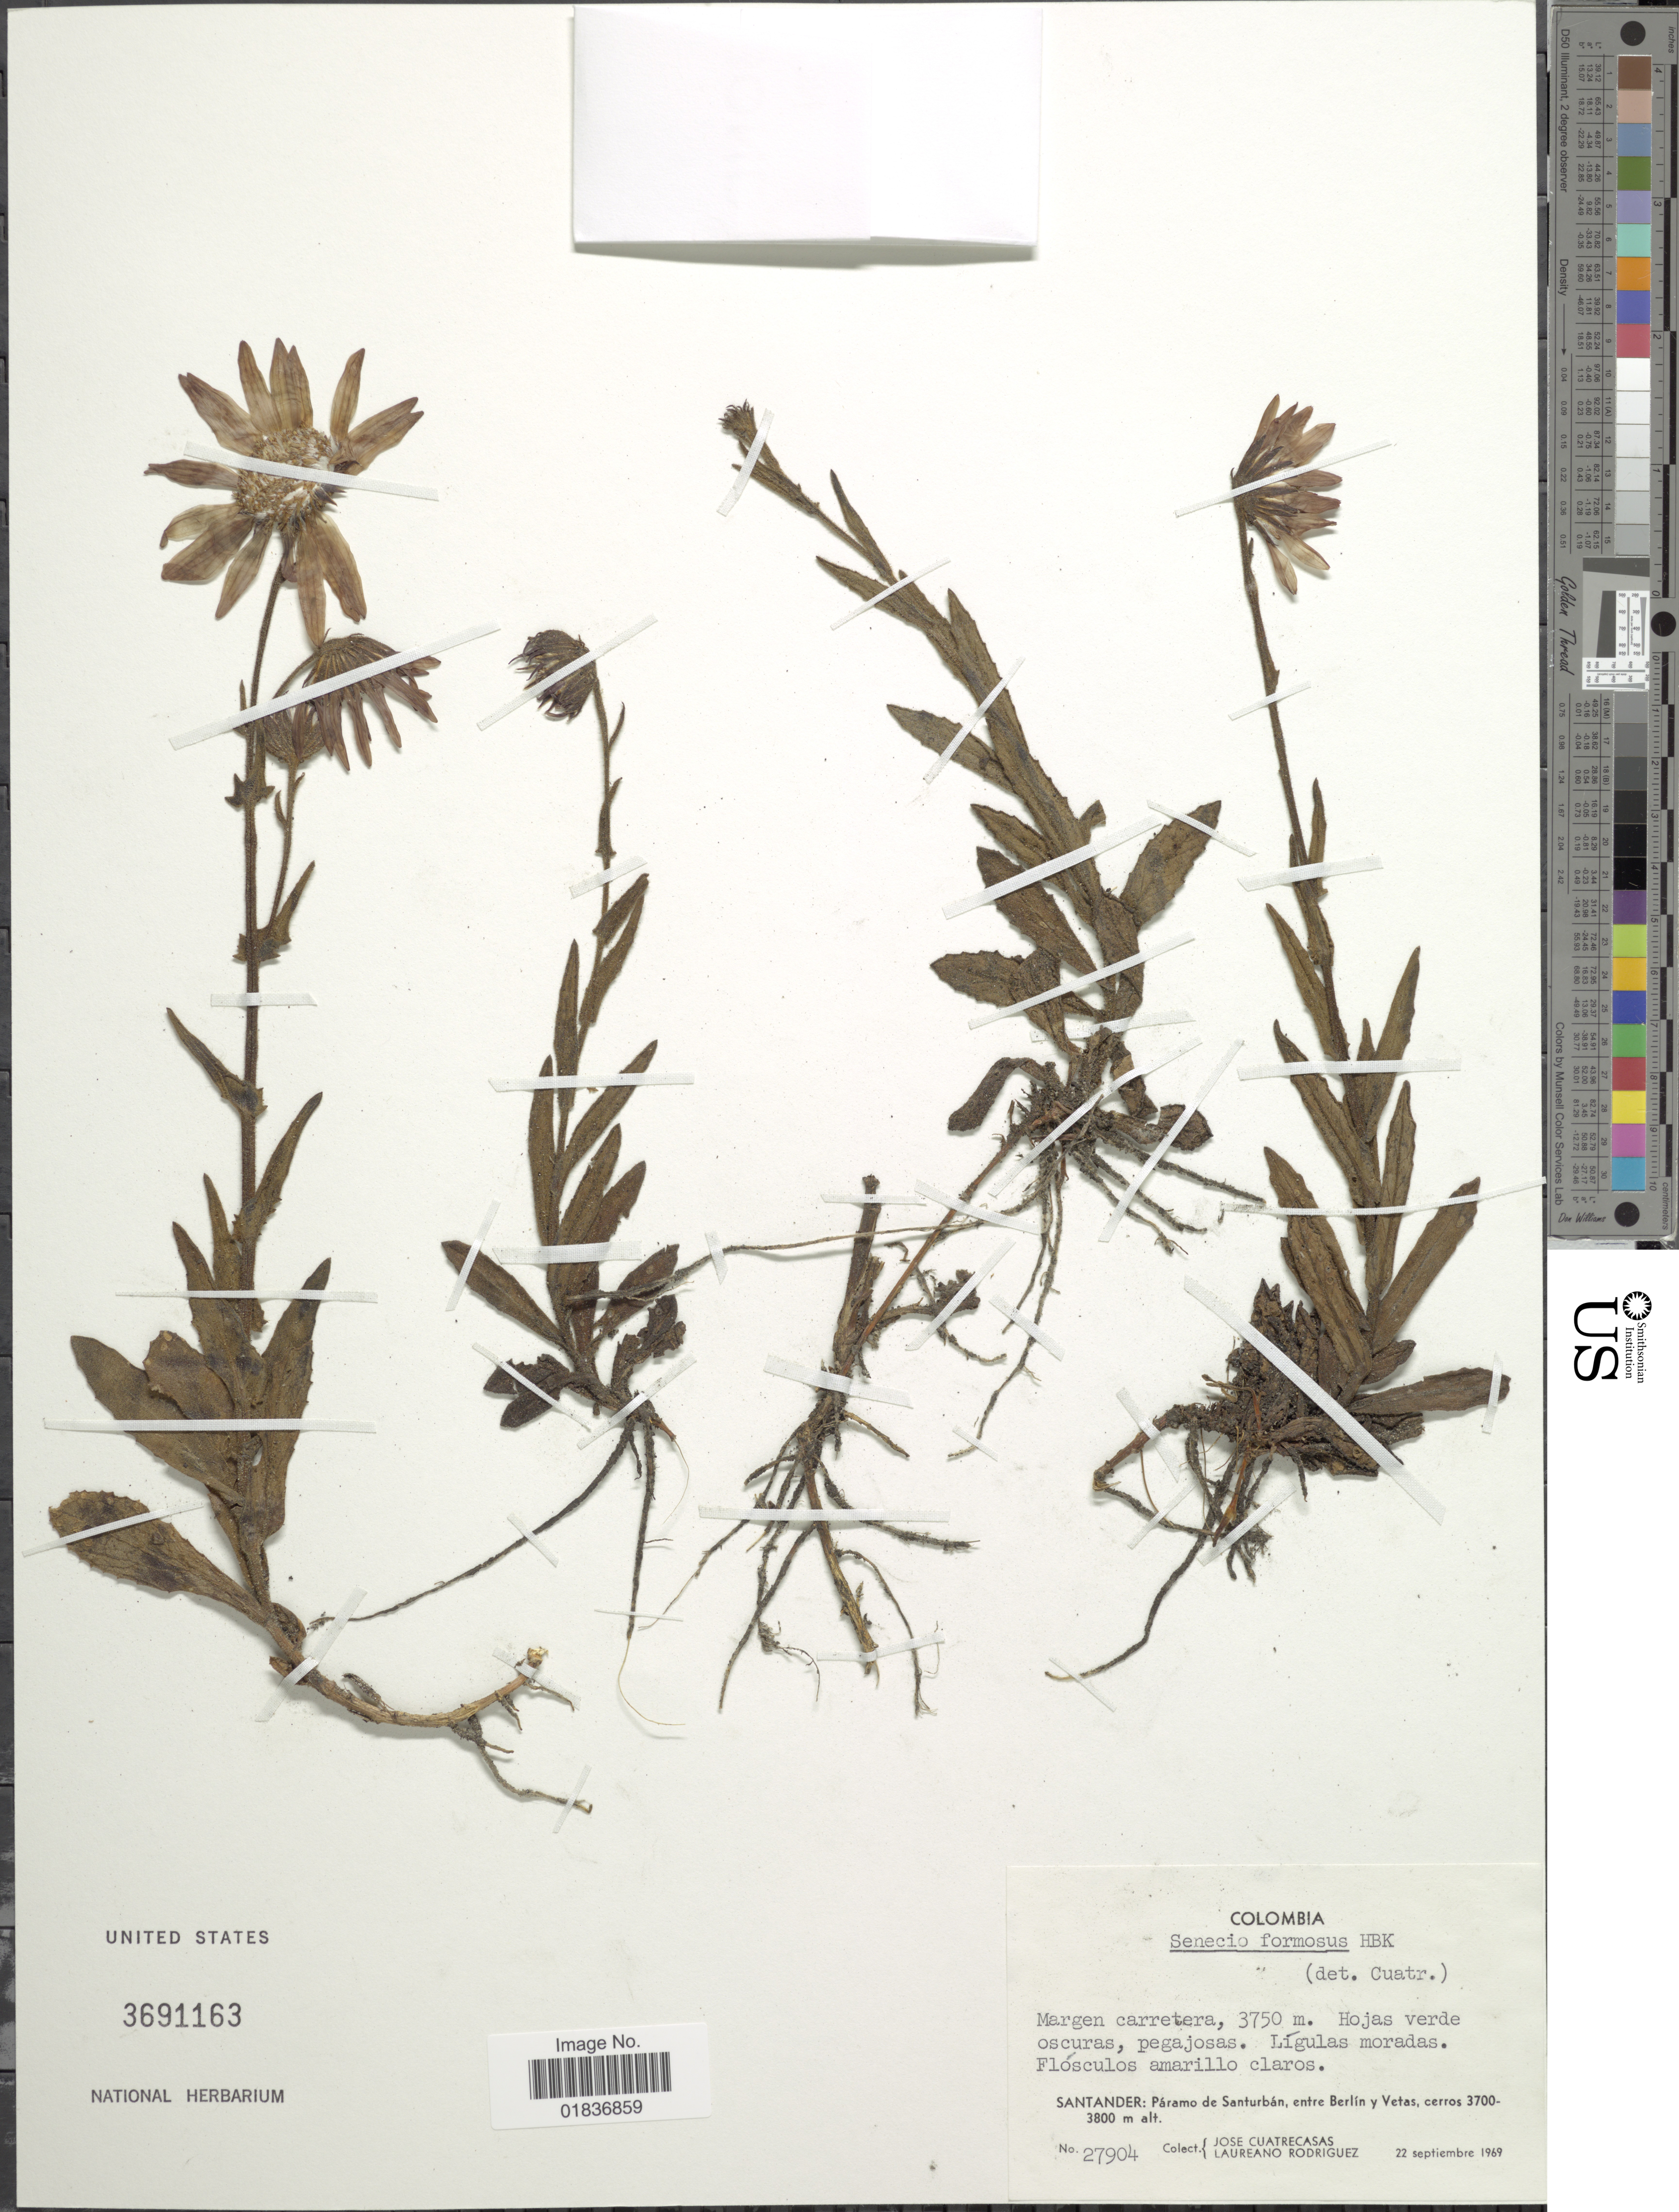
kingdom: Plantae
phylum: Tracheophyta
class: Magnoliopsida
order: Asterales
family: Asteraceae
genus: Senecio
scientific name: Senecio wedglacialis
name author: Cuatrec.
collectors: J. Cuatrecasas & L. Rodriguez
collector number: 27904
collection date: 1969-09-22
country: Colombia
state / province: Santander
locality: Santander: Paramo de Santurban, entre Berlin y Vetas,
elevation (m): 3700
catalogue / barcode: US 3691163